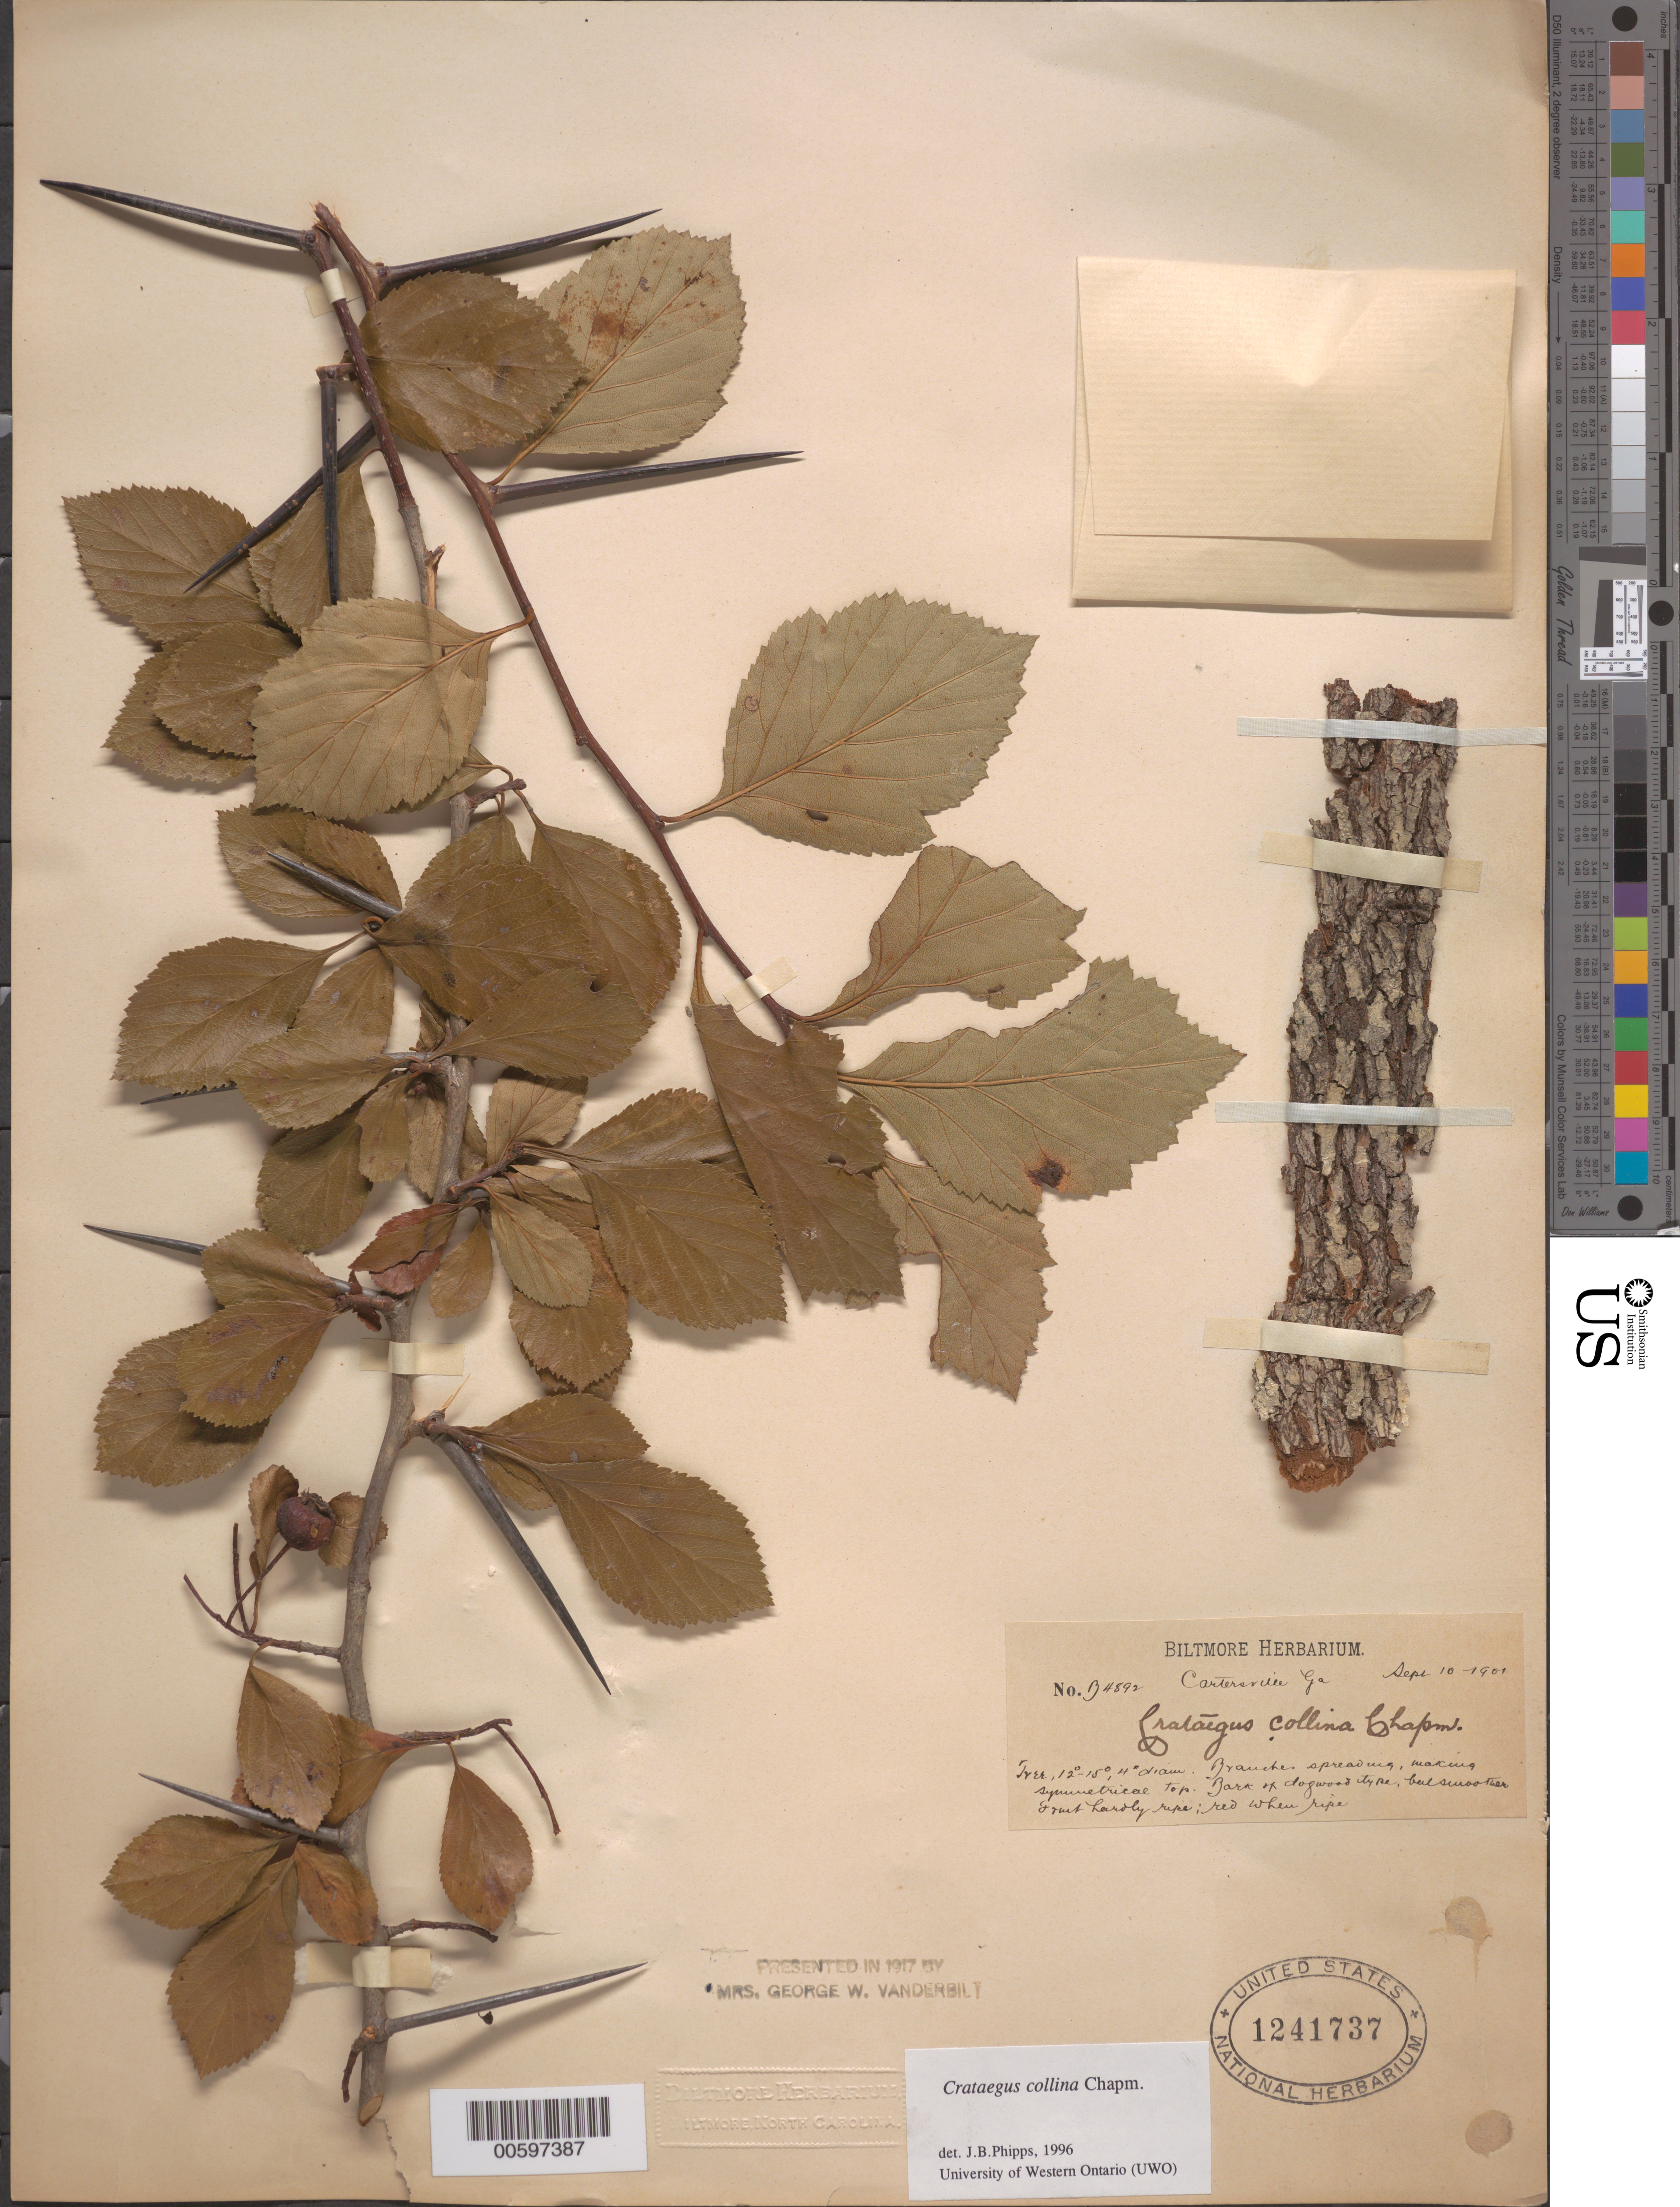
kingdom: Plantae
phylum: Tracheophyta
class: Magnoliopsida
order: Rosales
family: Rosaceae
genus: Crataegus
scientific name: Crataegus collina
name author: Chapm.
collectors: ex herb. Biltmore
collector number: B4892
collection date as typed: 10 Sep 1901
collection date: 1901-09-10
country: United States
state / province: Georgia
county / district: Bartow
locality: Cartersville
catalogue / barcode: US 1241737